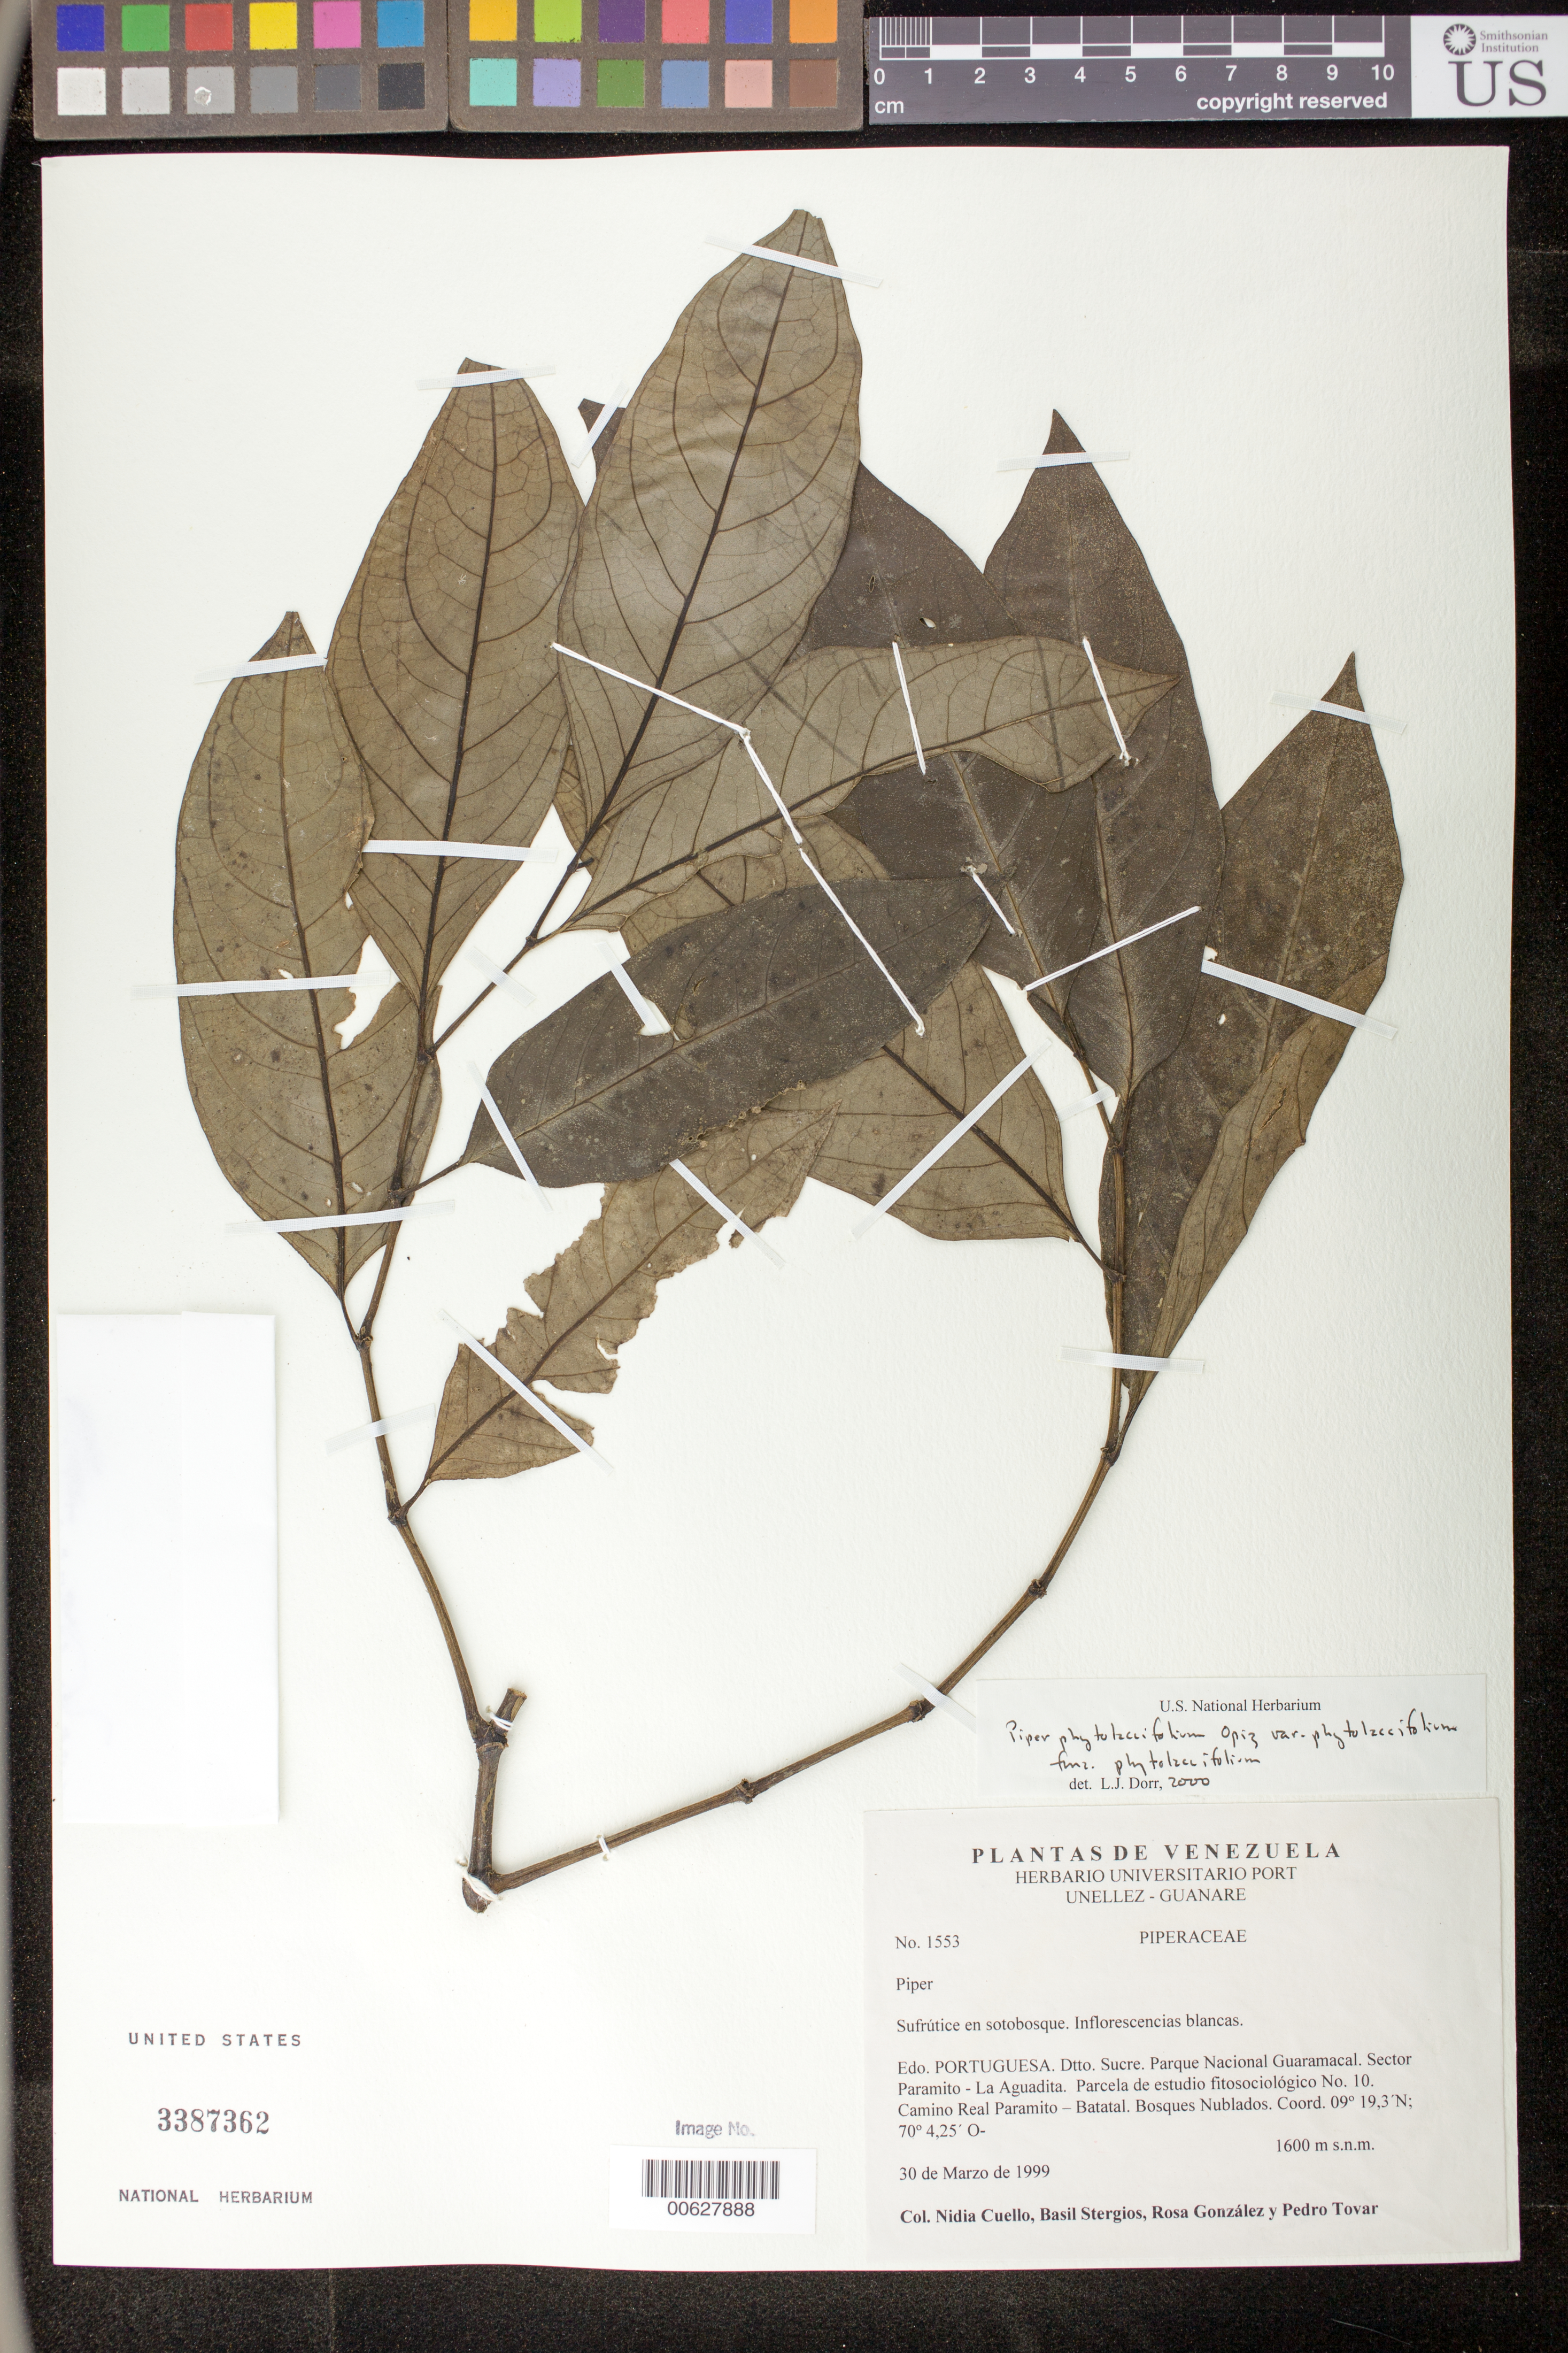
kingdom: Plantae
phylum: Tracheophyta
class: Magnoliopsida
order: Piperales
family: Piperaceae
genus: Piper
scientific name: Piper phytolaccifolium var. phytolaccifolium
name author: Opiz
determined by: Dorr, L. J., (BOT), Smithsonian Institution - National Museum of Natural History (UNITED STATES)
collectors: N. L. Cuello, B. G. Stergios, R. González & P. Tovar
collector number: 1553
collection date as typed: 30 Mar 1999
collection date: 1999-03-30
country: Venezuela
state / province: Portuguesa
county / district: Sucre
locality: Parque Nacional Guaramacal. Sector Paramito - La Aguadita. Camino Real Paramito - Batatal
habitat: Bosques nublados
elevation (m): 1600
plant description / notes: PORT, US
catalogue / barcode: US 3387362